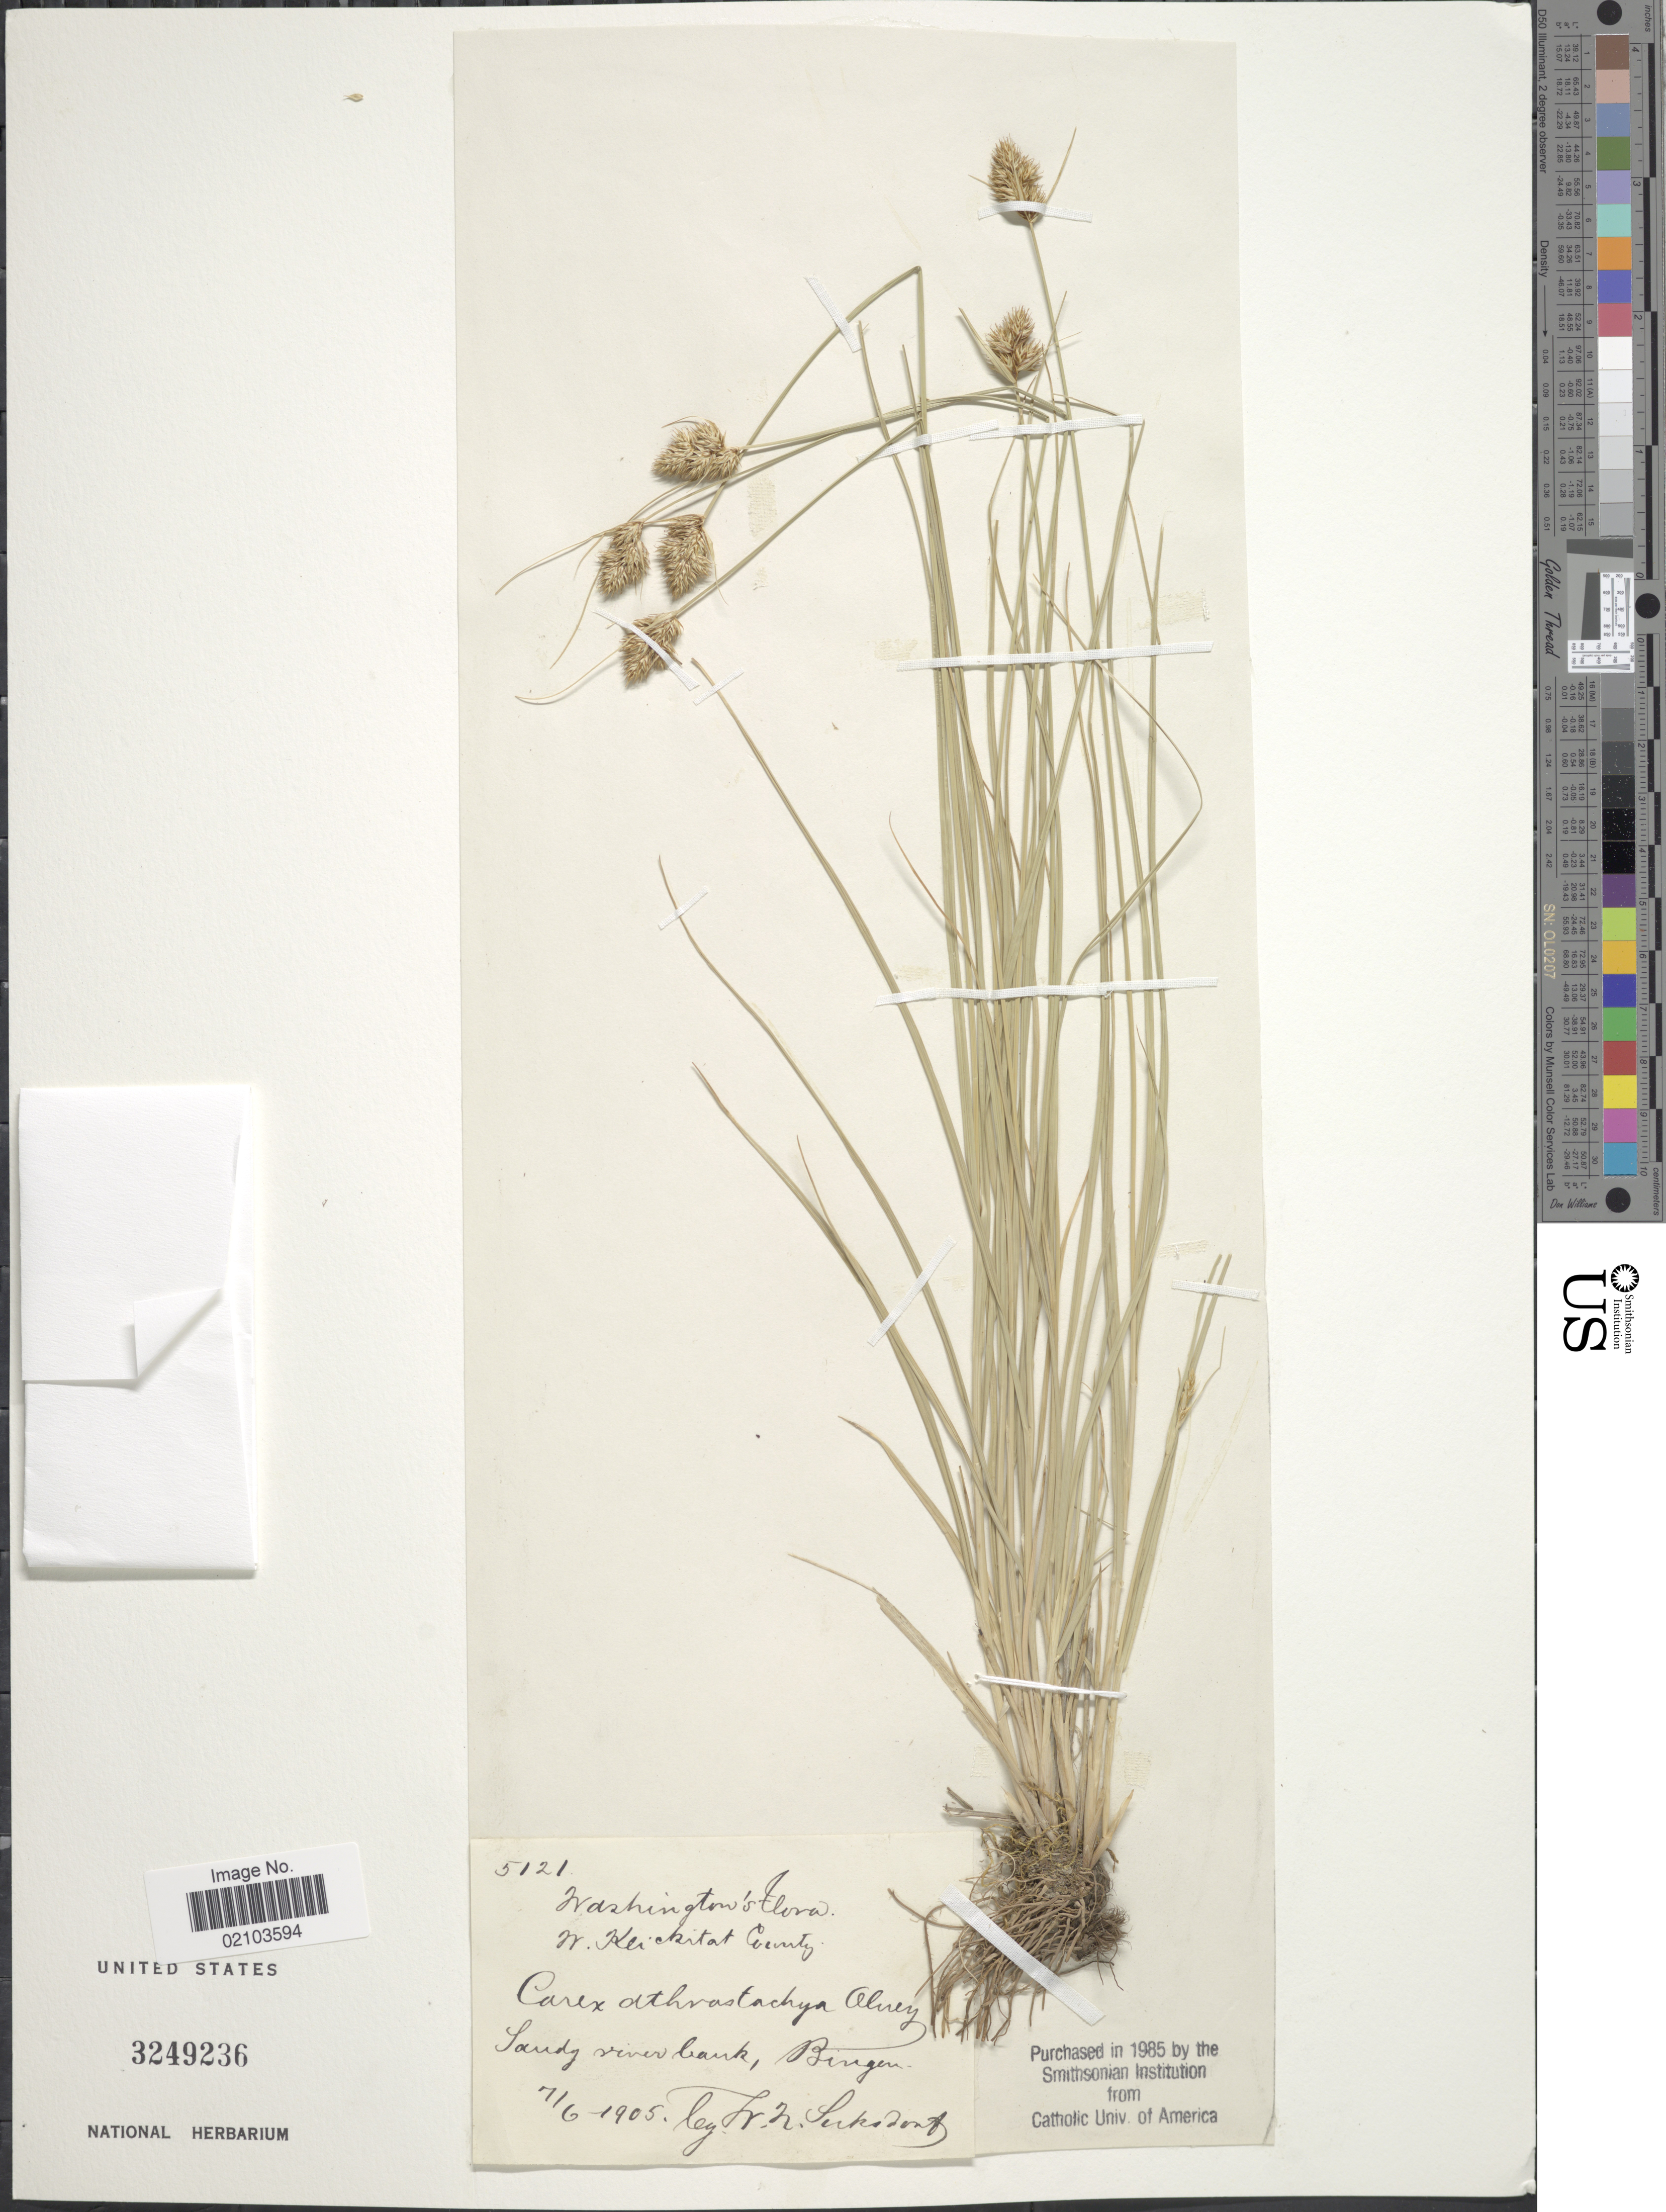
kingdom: Plantae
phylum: Tracheophyta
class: Liliopsida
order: Poales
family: Cyperaceae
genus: Carex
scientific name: Carex athrostachya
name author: Olney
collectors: W. N. Suksdorf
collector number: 5121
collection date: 1905-07-03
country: United States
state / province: Washington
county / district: Klickitat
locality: W. Klickitat County. Bingen.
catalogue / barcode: US 3249236